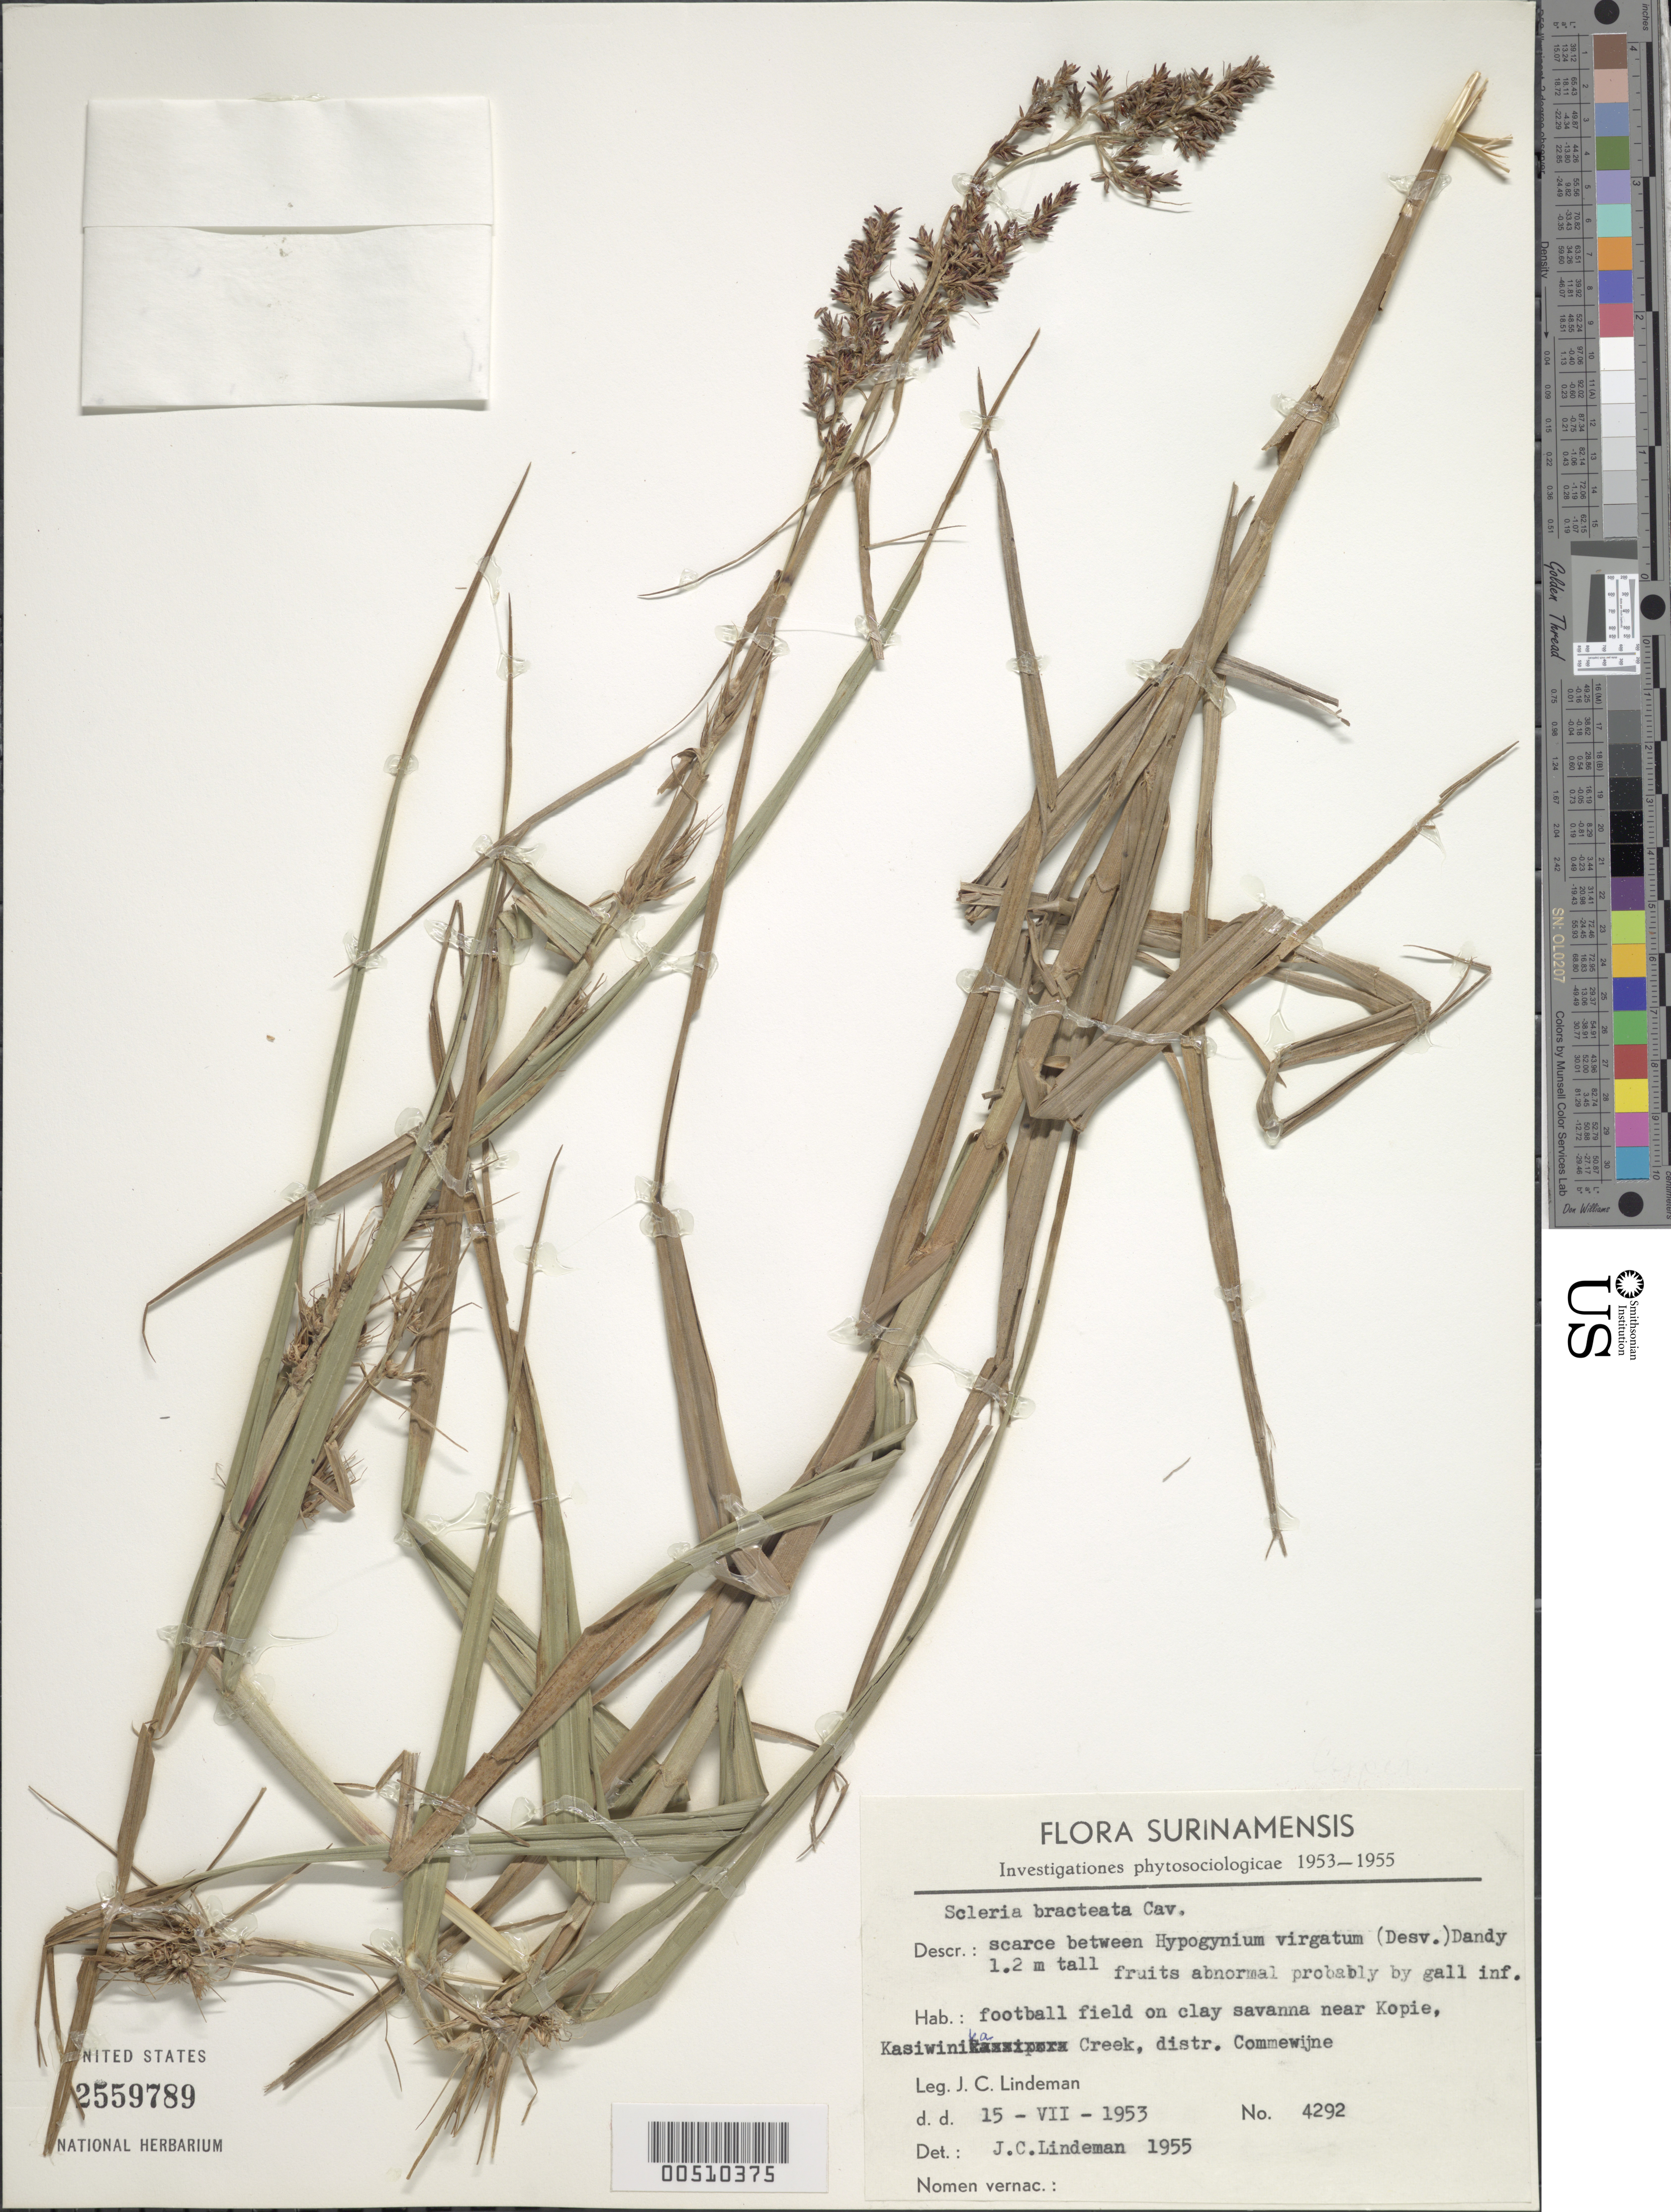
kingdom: Plantae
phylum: Tracheophyta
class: Liliopsida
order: Poales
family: Cyperaceae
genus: Scleria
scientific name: Scleria bracteata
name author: Cav.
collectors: J. C. Lindeman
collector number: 4292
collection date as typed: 15 Jul 1953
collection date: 1953-07-15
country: Suriname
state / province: Commewijne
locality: Near Kopie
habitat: Football field on clay savanna.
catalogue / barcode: US 2559789